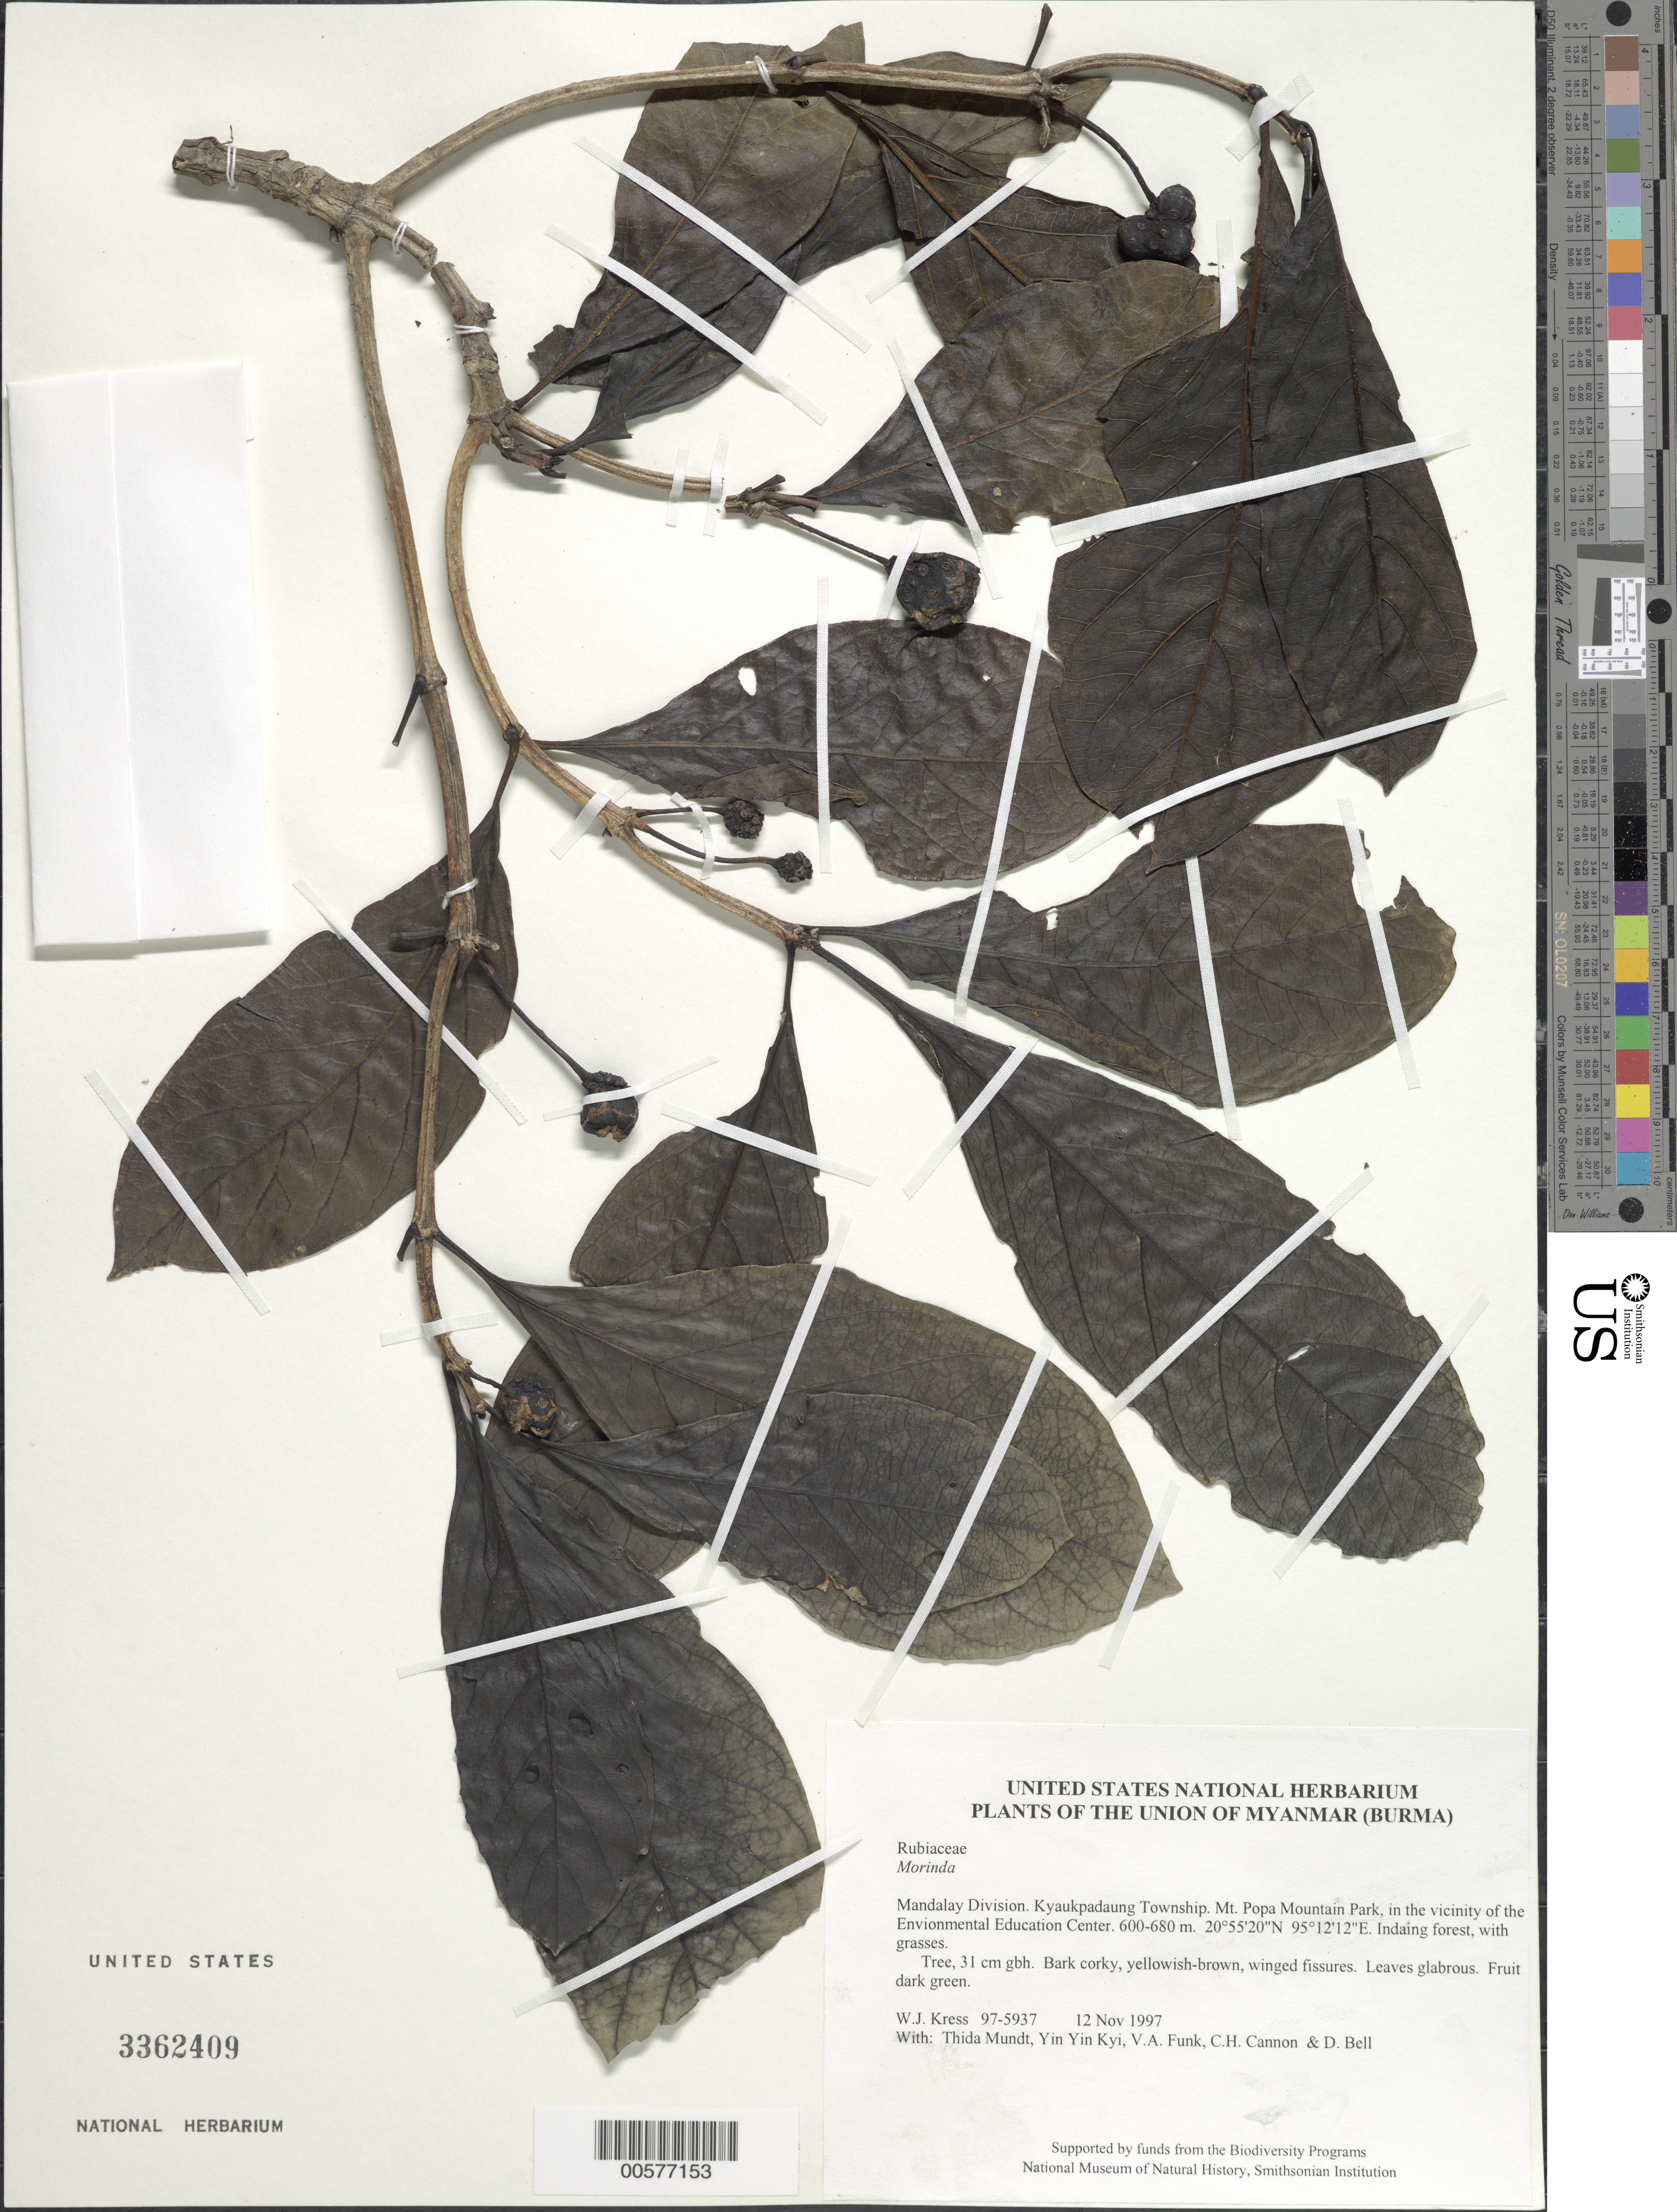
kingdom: Plantae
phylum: Tracheophyta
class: Magnoliopsida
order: Gentianales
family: Rubiaceae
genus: Morinda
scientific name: Morinda sp.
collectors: W. J. Kress, T. Mundt, Yin Yin Kyi, V. Funk, C. H. Cannon & D. A. Bell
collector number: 97-5937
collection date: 1997-11-12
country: Myanmar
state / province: Mandalay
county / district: Kyaukpadaung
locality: Mt. Popa Mountain Park, in the vicinity of the Envionmental Education Center.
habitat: Indaing forest, with grasses.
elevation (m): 600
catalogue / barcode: US 3362409